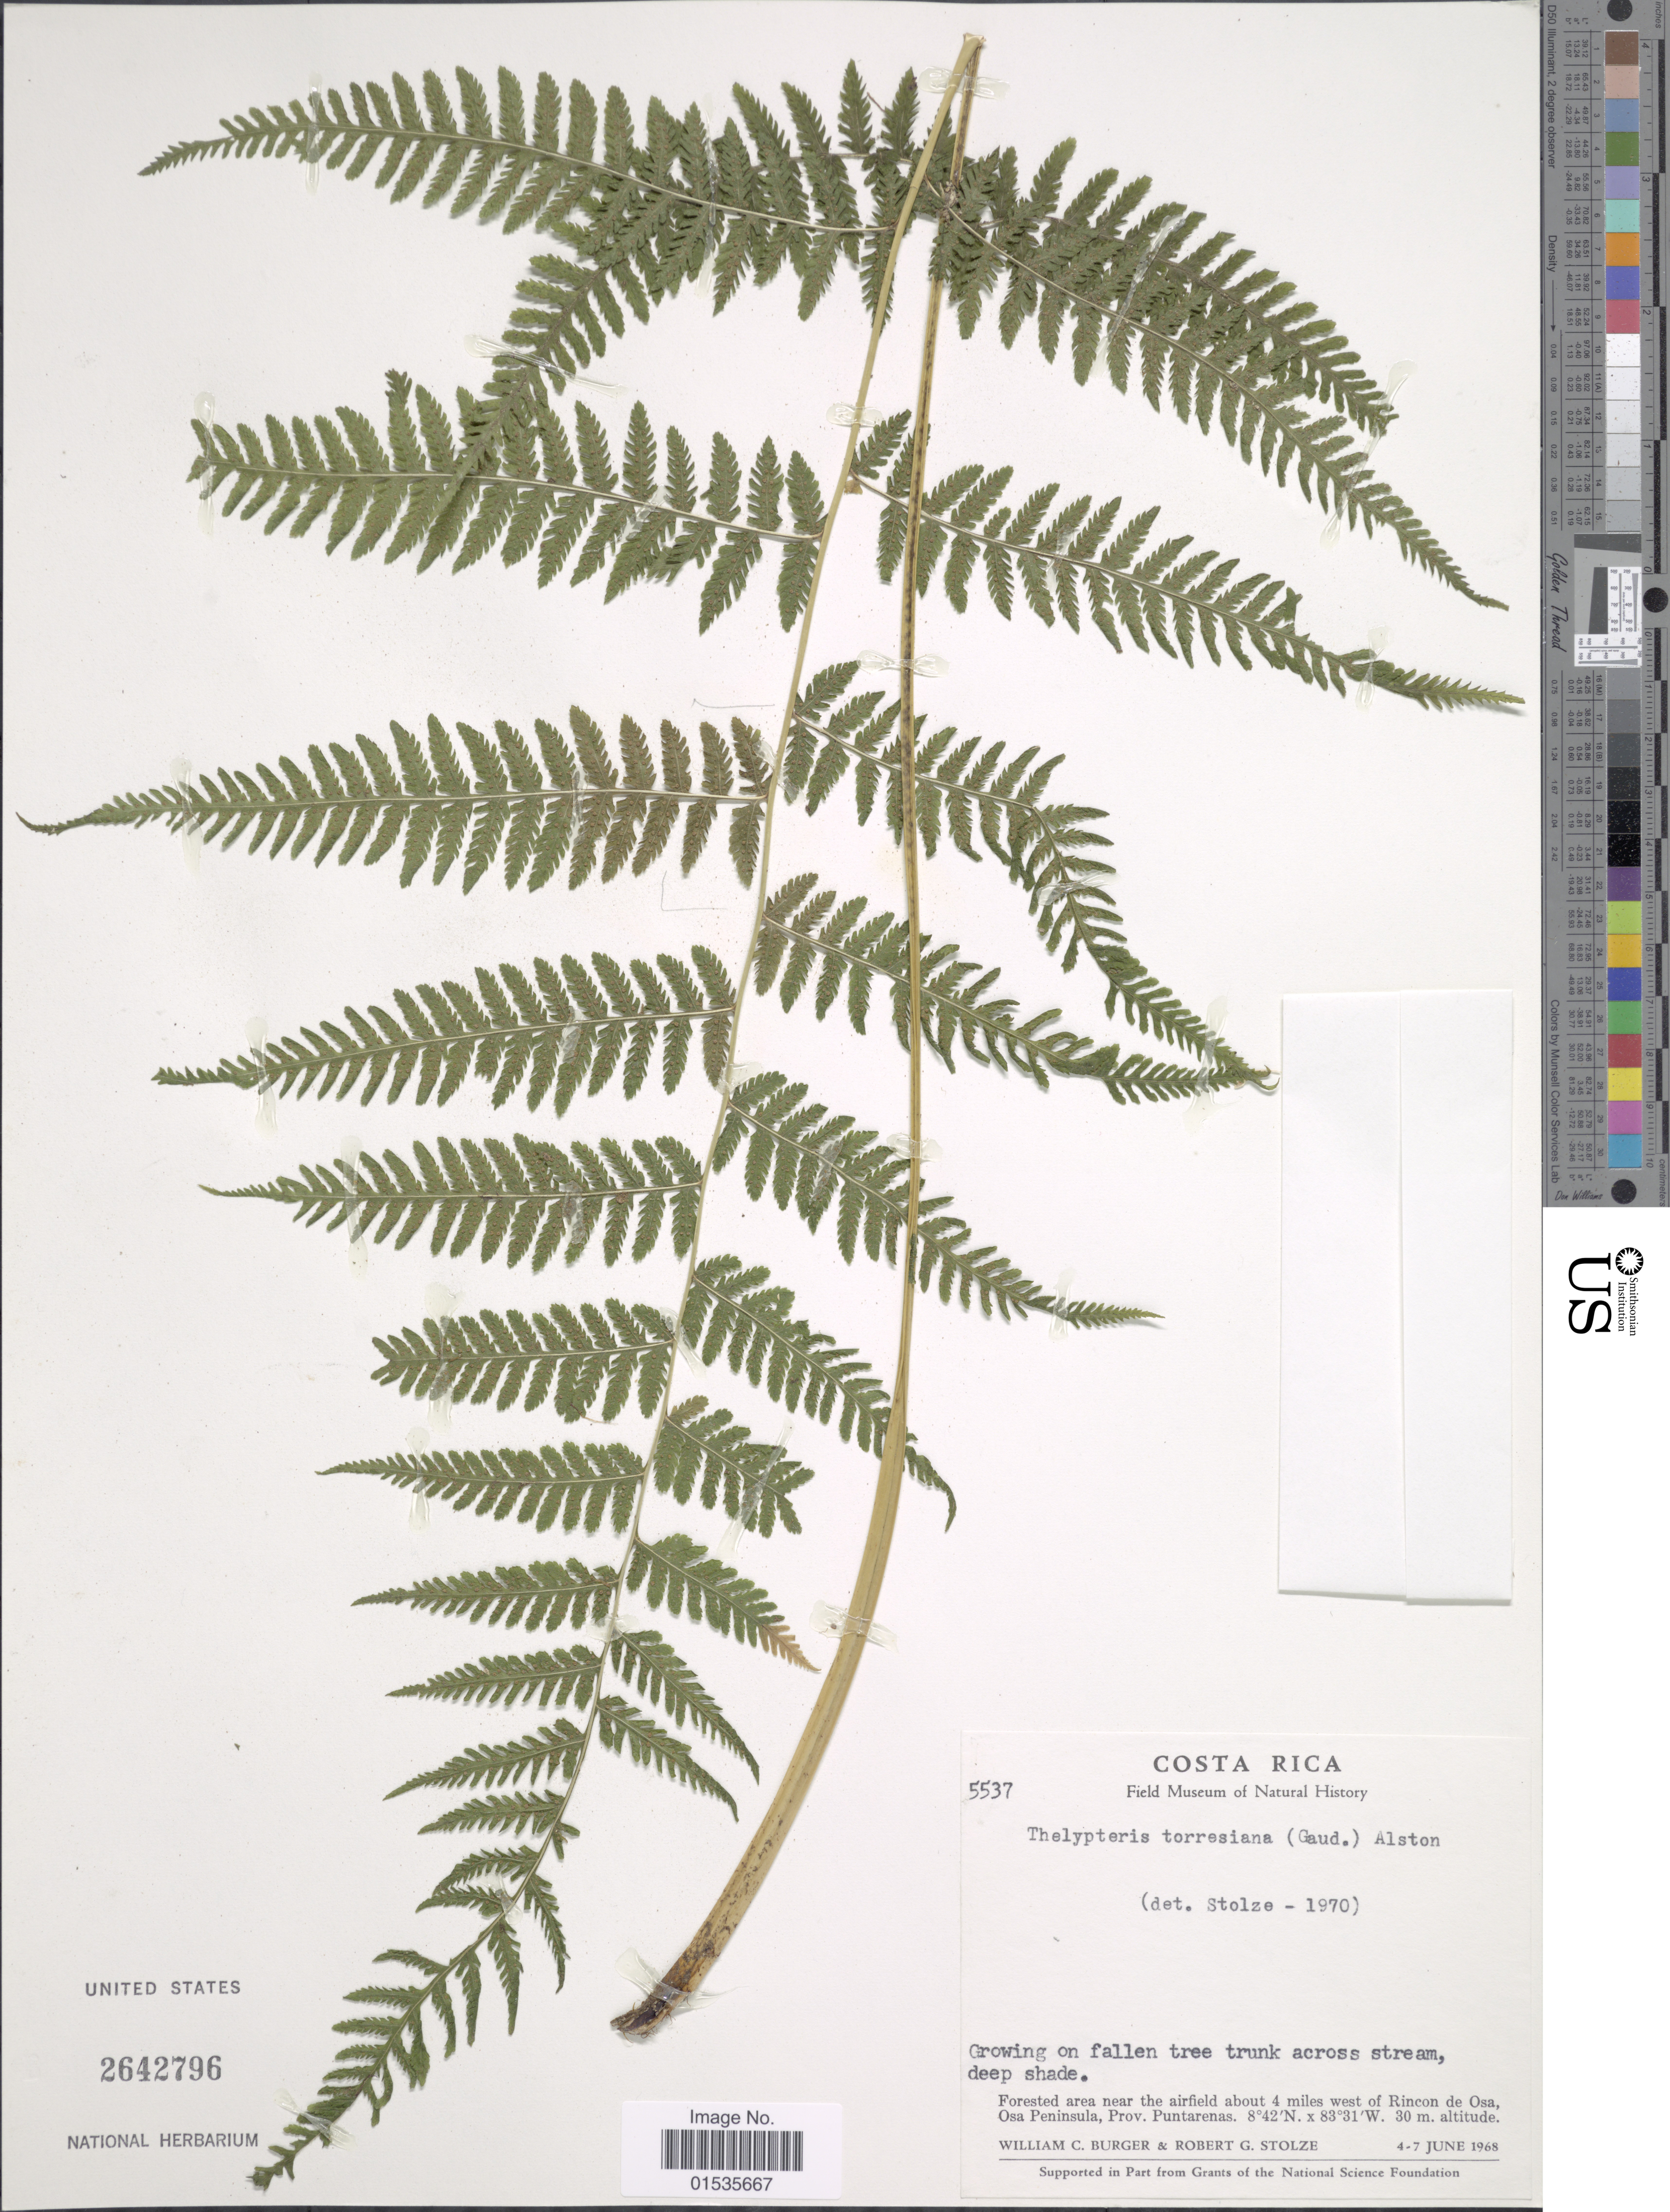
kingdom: Plantae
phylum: Tracheophyta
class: Polypodiopsida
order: Polypodiales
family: Thelypteridaceae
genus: Macrothelypteris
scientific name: Macrothelypteris torresiana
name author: (Gaudich.) Ching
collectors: W. Burger & R. G. Stolze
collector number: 5537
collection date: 1968-06-04/1968-06-07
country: Costa Rica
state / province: Puntarenas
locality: Costa Rica. Forested area near the airfield about 4 miles west of Rincon de Osa, Osa Peninsula, Prov. Puntarenas.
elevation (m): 30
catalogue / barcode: US 2642796